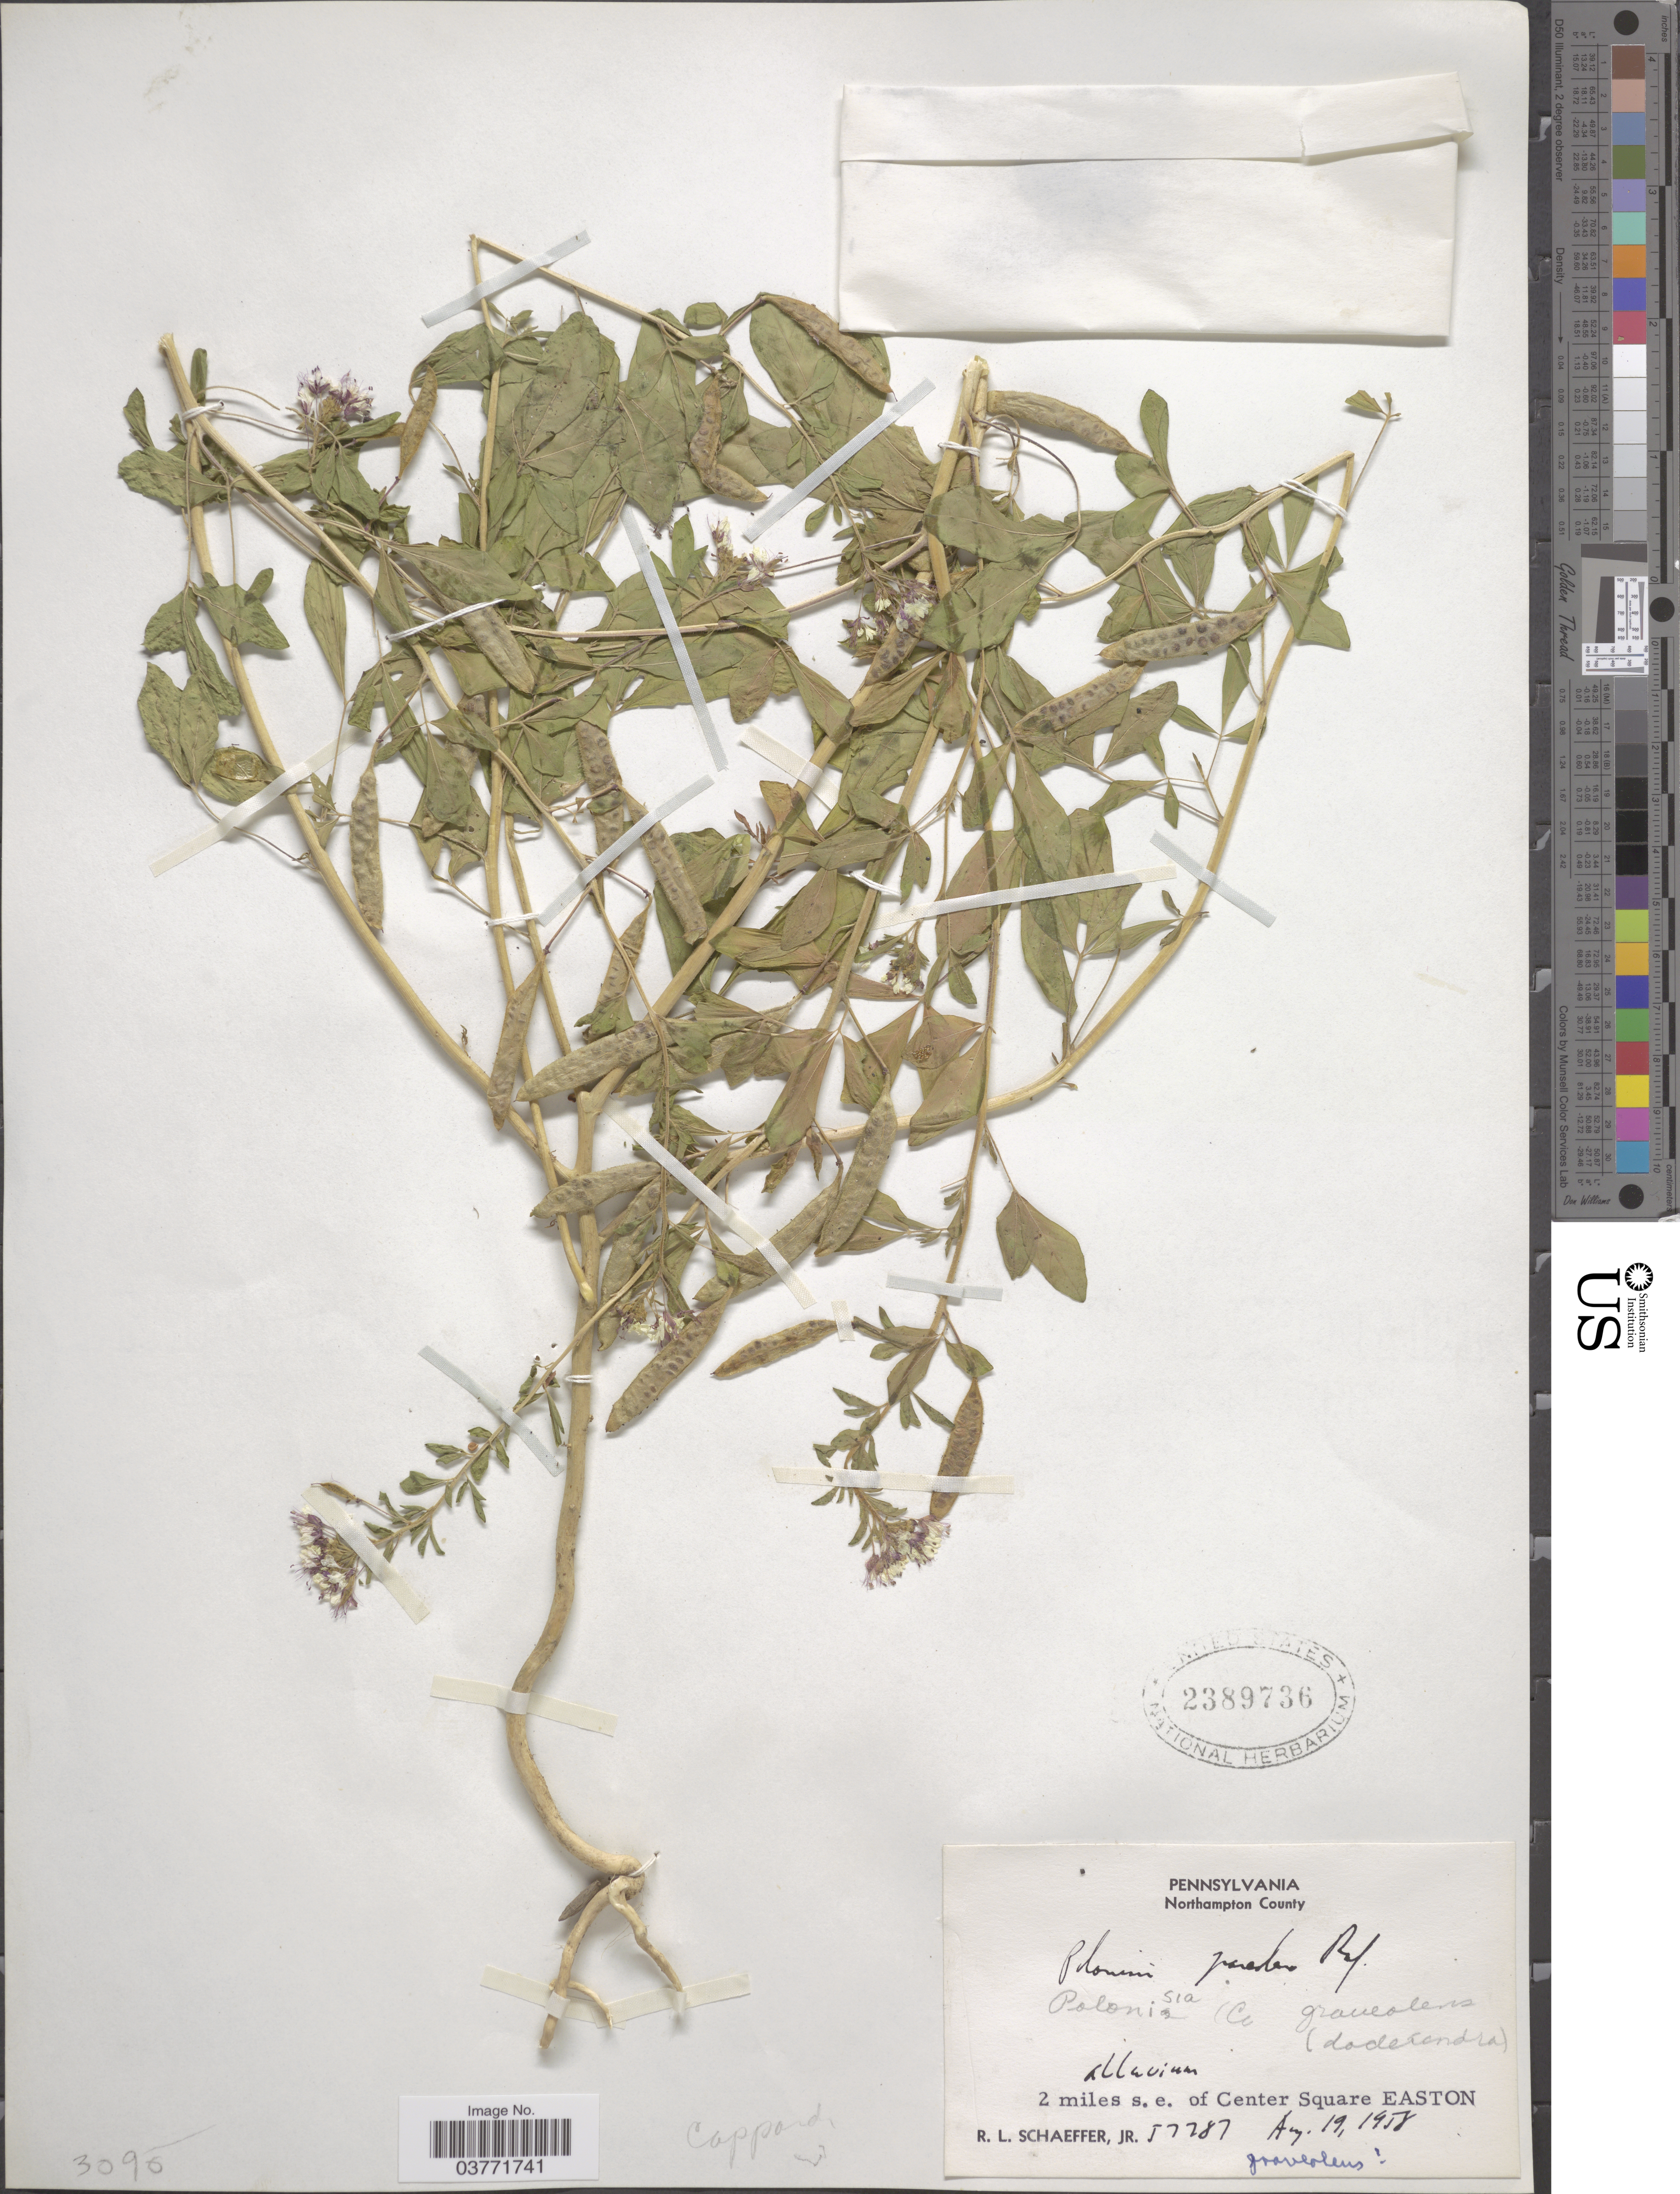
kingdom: Plantae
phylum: Tracheophyta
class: Magnoliopsida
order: Brassicales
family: Cleomaceae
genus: Polanisia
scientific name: Polanisia dodecandra subsp. dodecandra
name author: (L.) DC.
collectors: R. L. Schaeffer Jr.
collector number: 57787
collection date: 1958-08-19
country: United States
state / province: Pennsylvania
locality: Northampton County. 2 miles s.e. of Center Square Easton.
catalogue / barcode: US 2389736